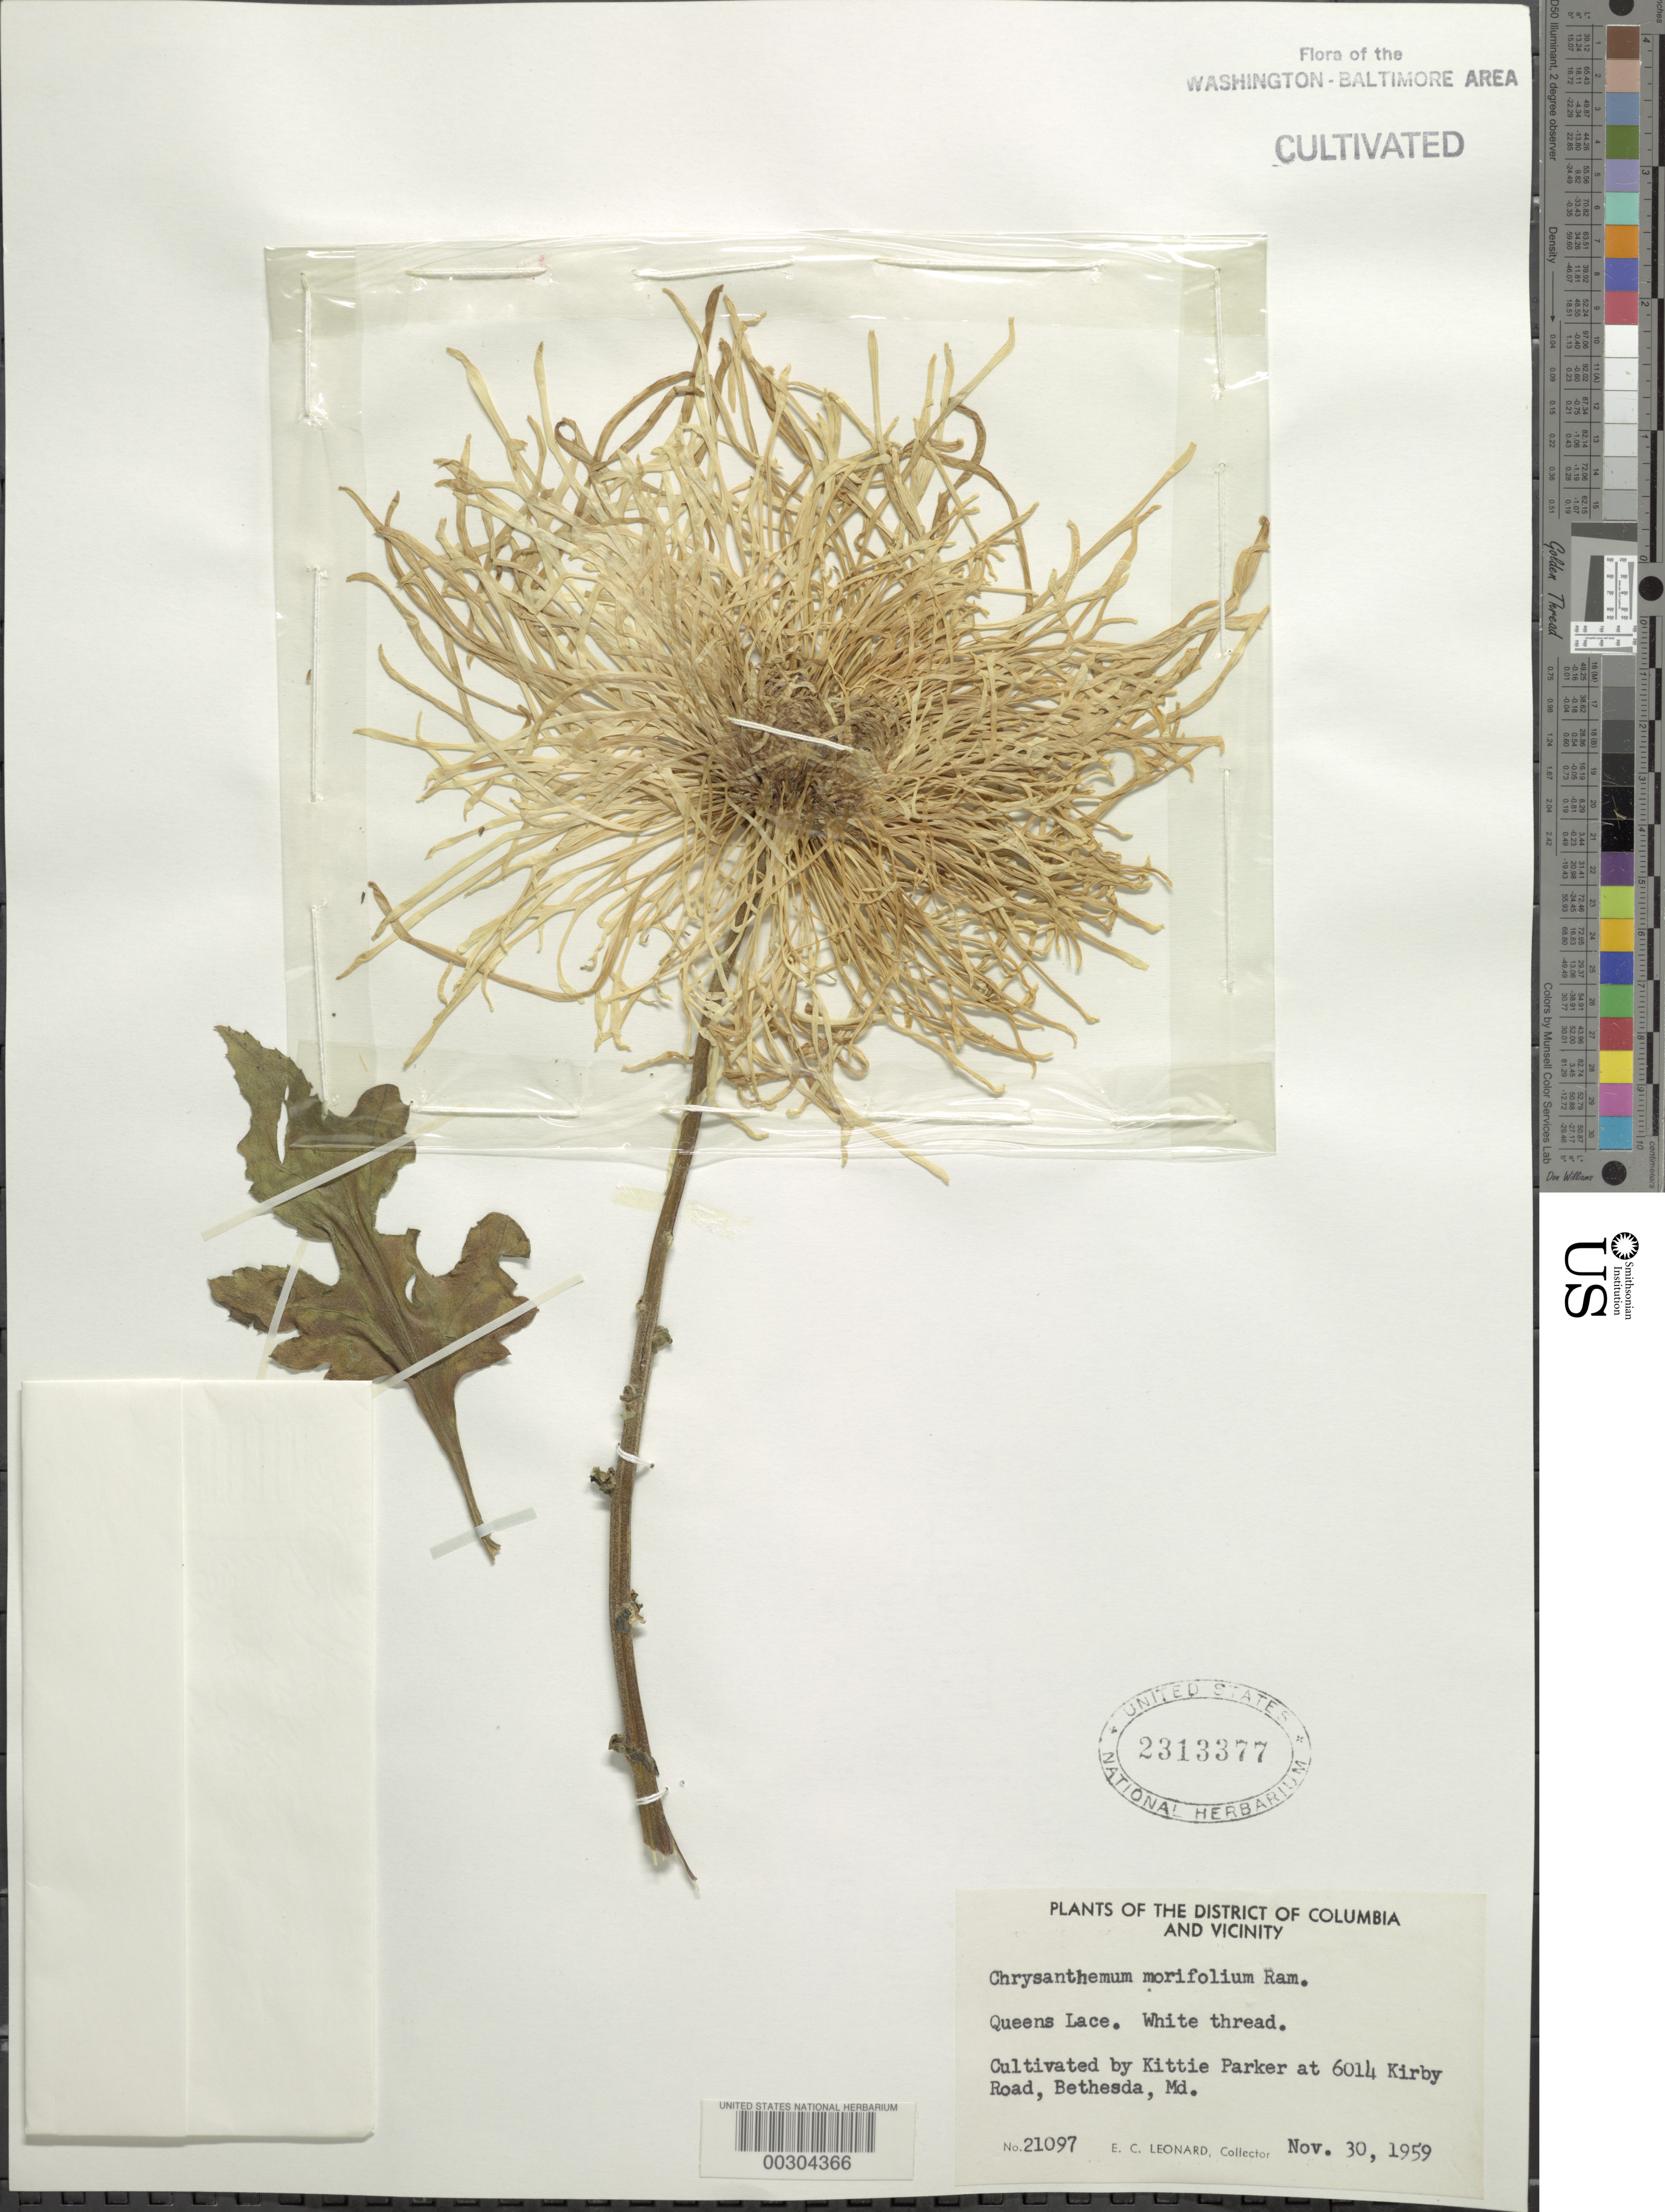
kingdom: Plantae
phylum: Tracheophyta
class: Magnoliopsida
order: Asterales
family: Asteraceae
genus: Chrysanthemum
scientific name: Chrysanthemum morifolium 'Queens Lace'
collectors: E. C. Leonard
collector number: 21097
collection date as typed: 30 Nov 1959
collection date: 1959-11-30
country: United States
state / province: Maryland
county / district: Montgomery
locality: Bethesda, 6014 Kirby Rd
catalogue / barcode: US 2313377